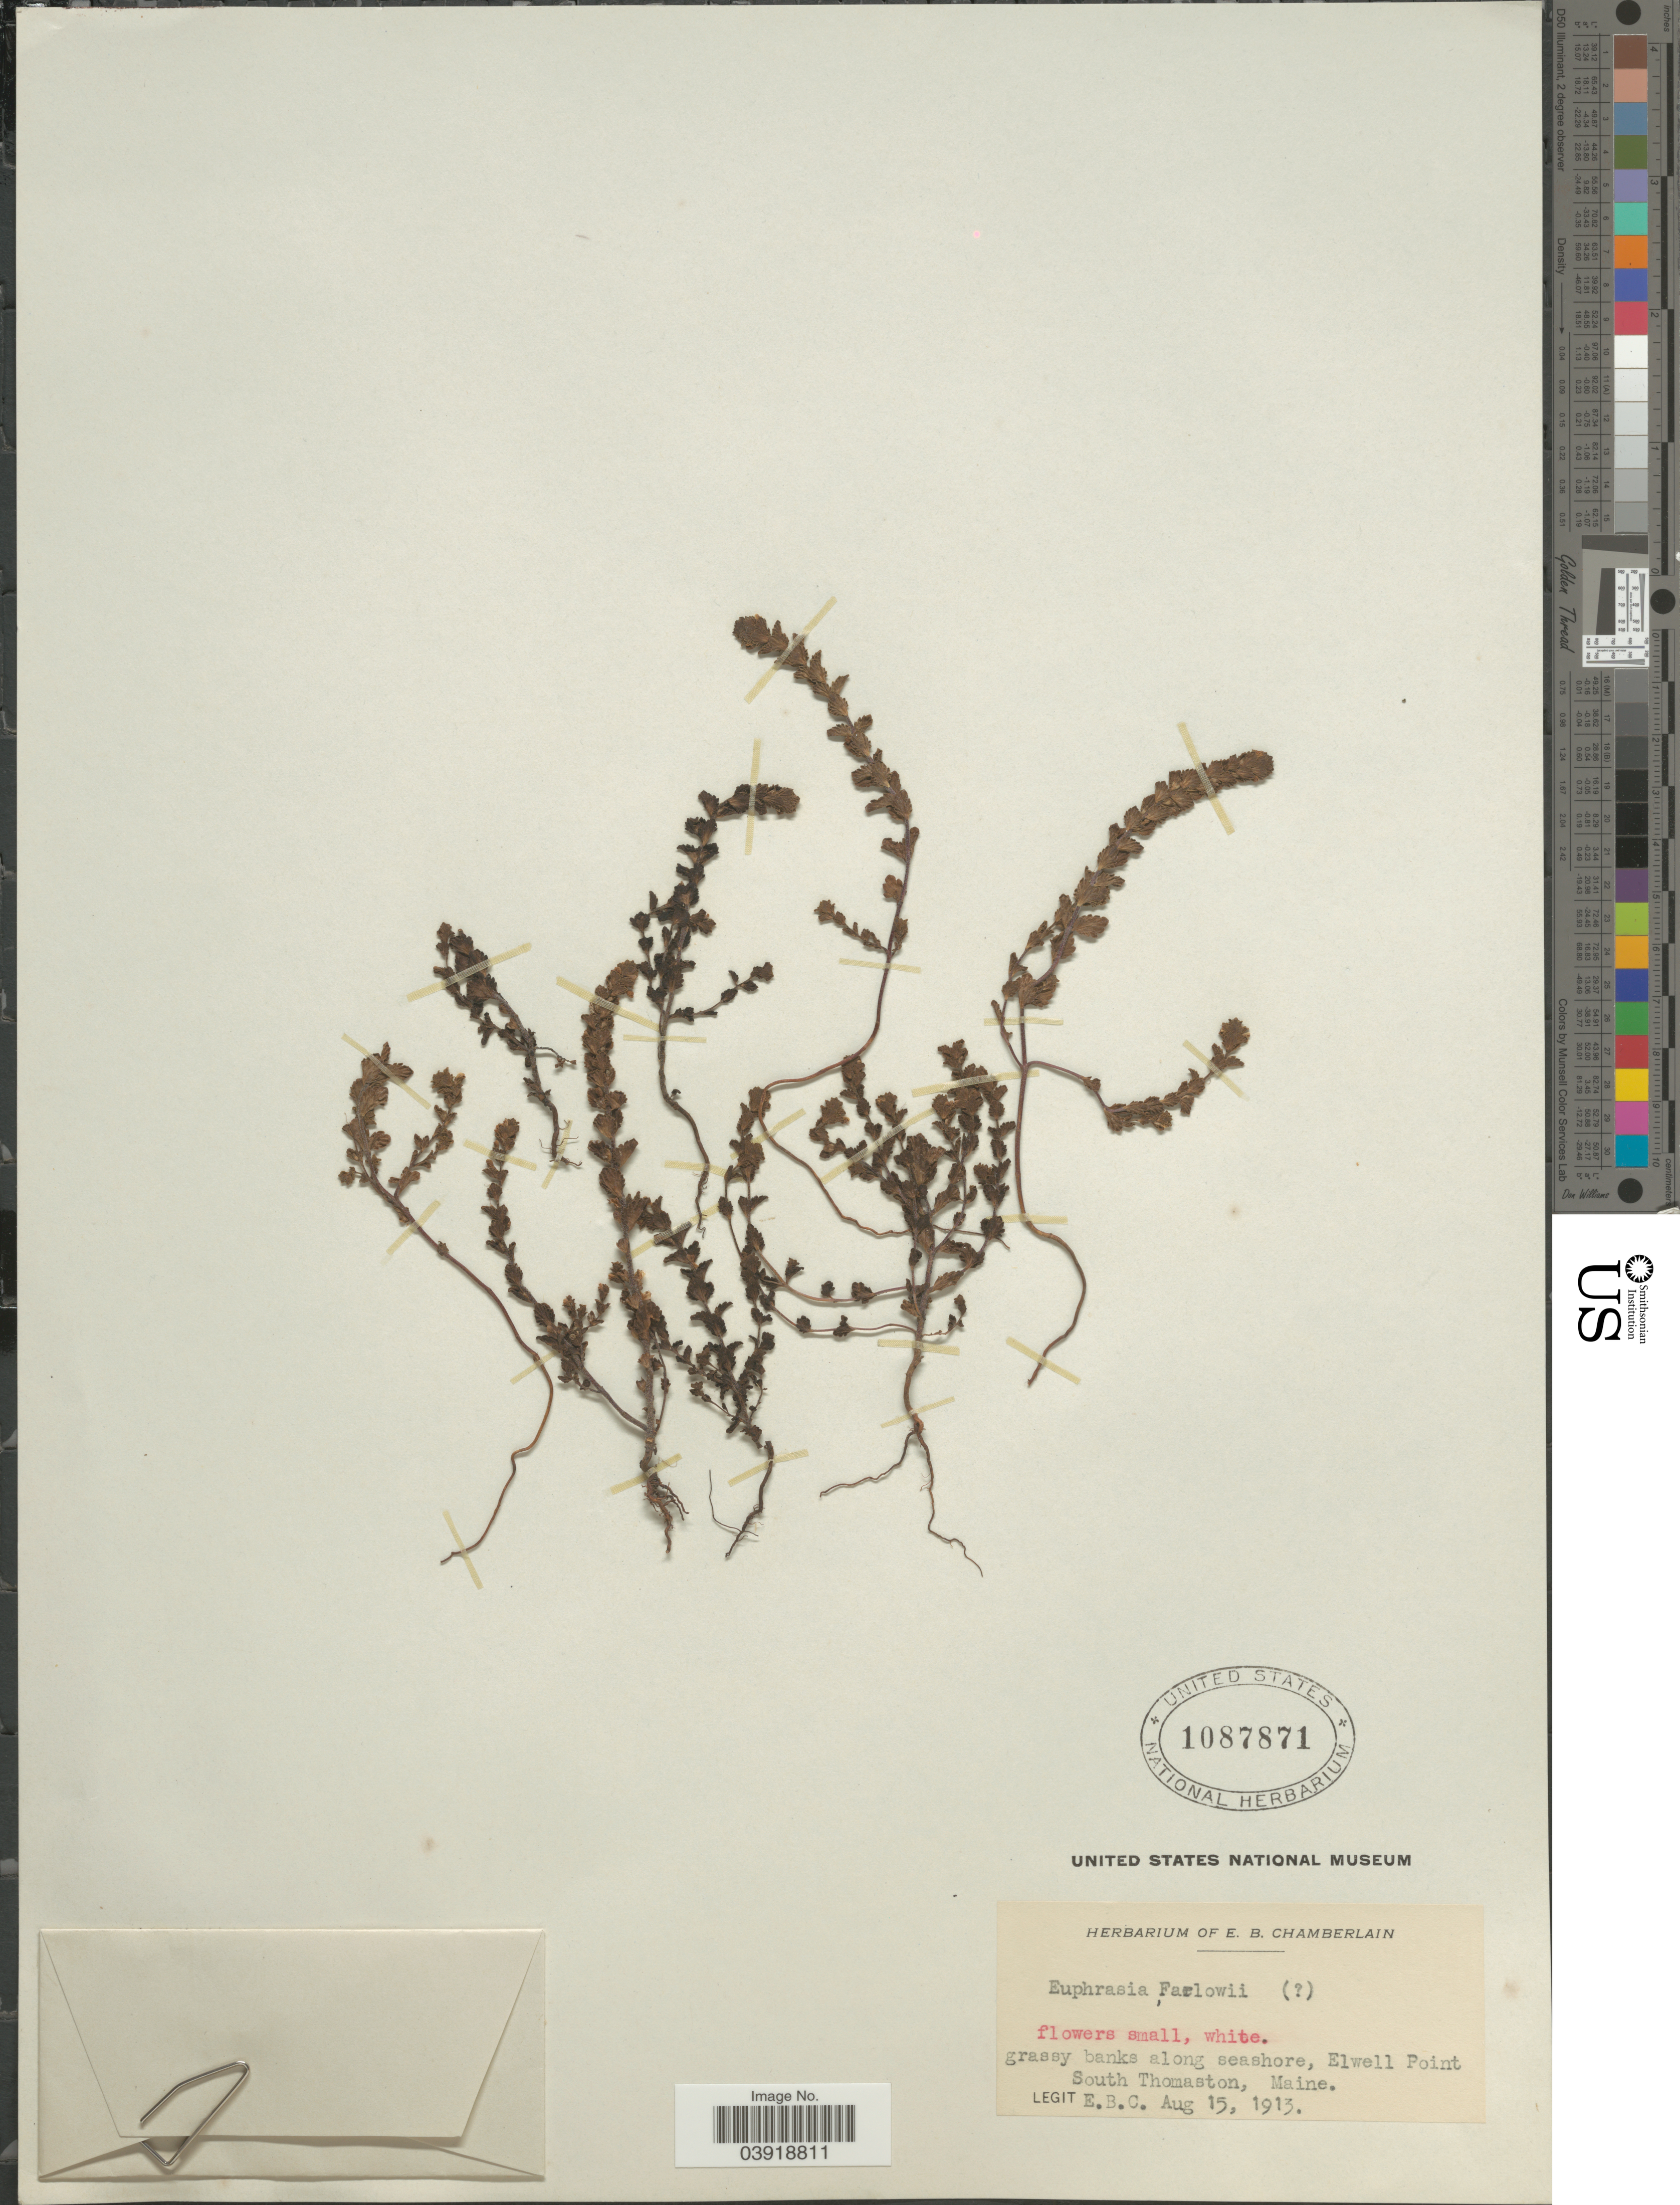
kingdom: Plantae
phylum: Tracheophyta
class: Magnoliopsida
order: Lamiales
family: Orobanchaceae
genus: Euphrasia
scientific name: Euphrasia purpurea var. farlowii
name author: (B.L. Rob.) Fernald & Wiegand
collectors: E. Chamberlain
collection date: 1913-08-15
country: United States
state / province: Maine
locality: Grassy banks along seashore, Elwell Point South Thomaston.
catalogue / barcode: US 1087871